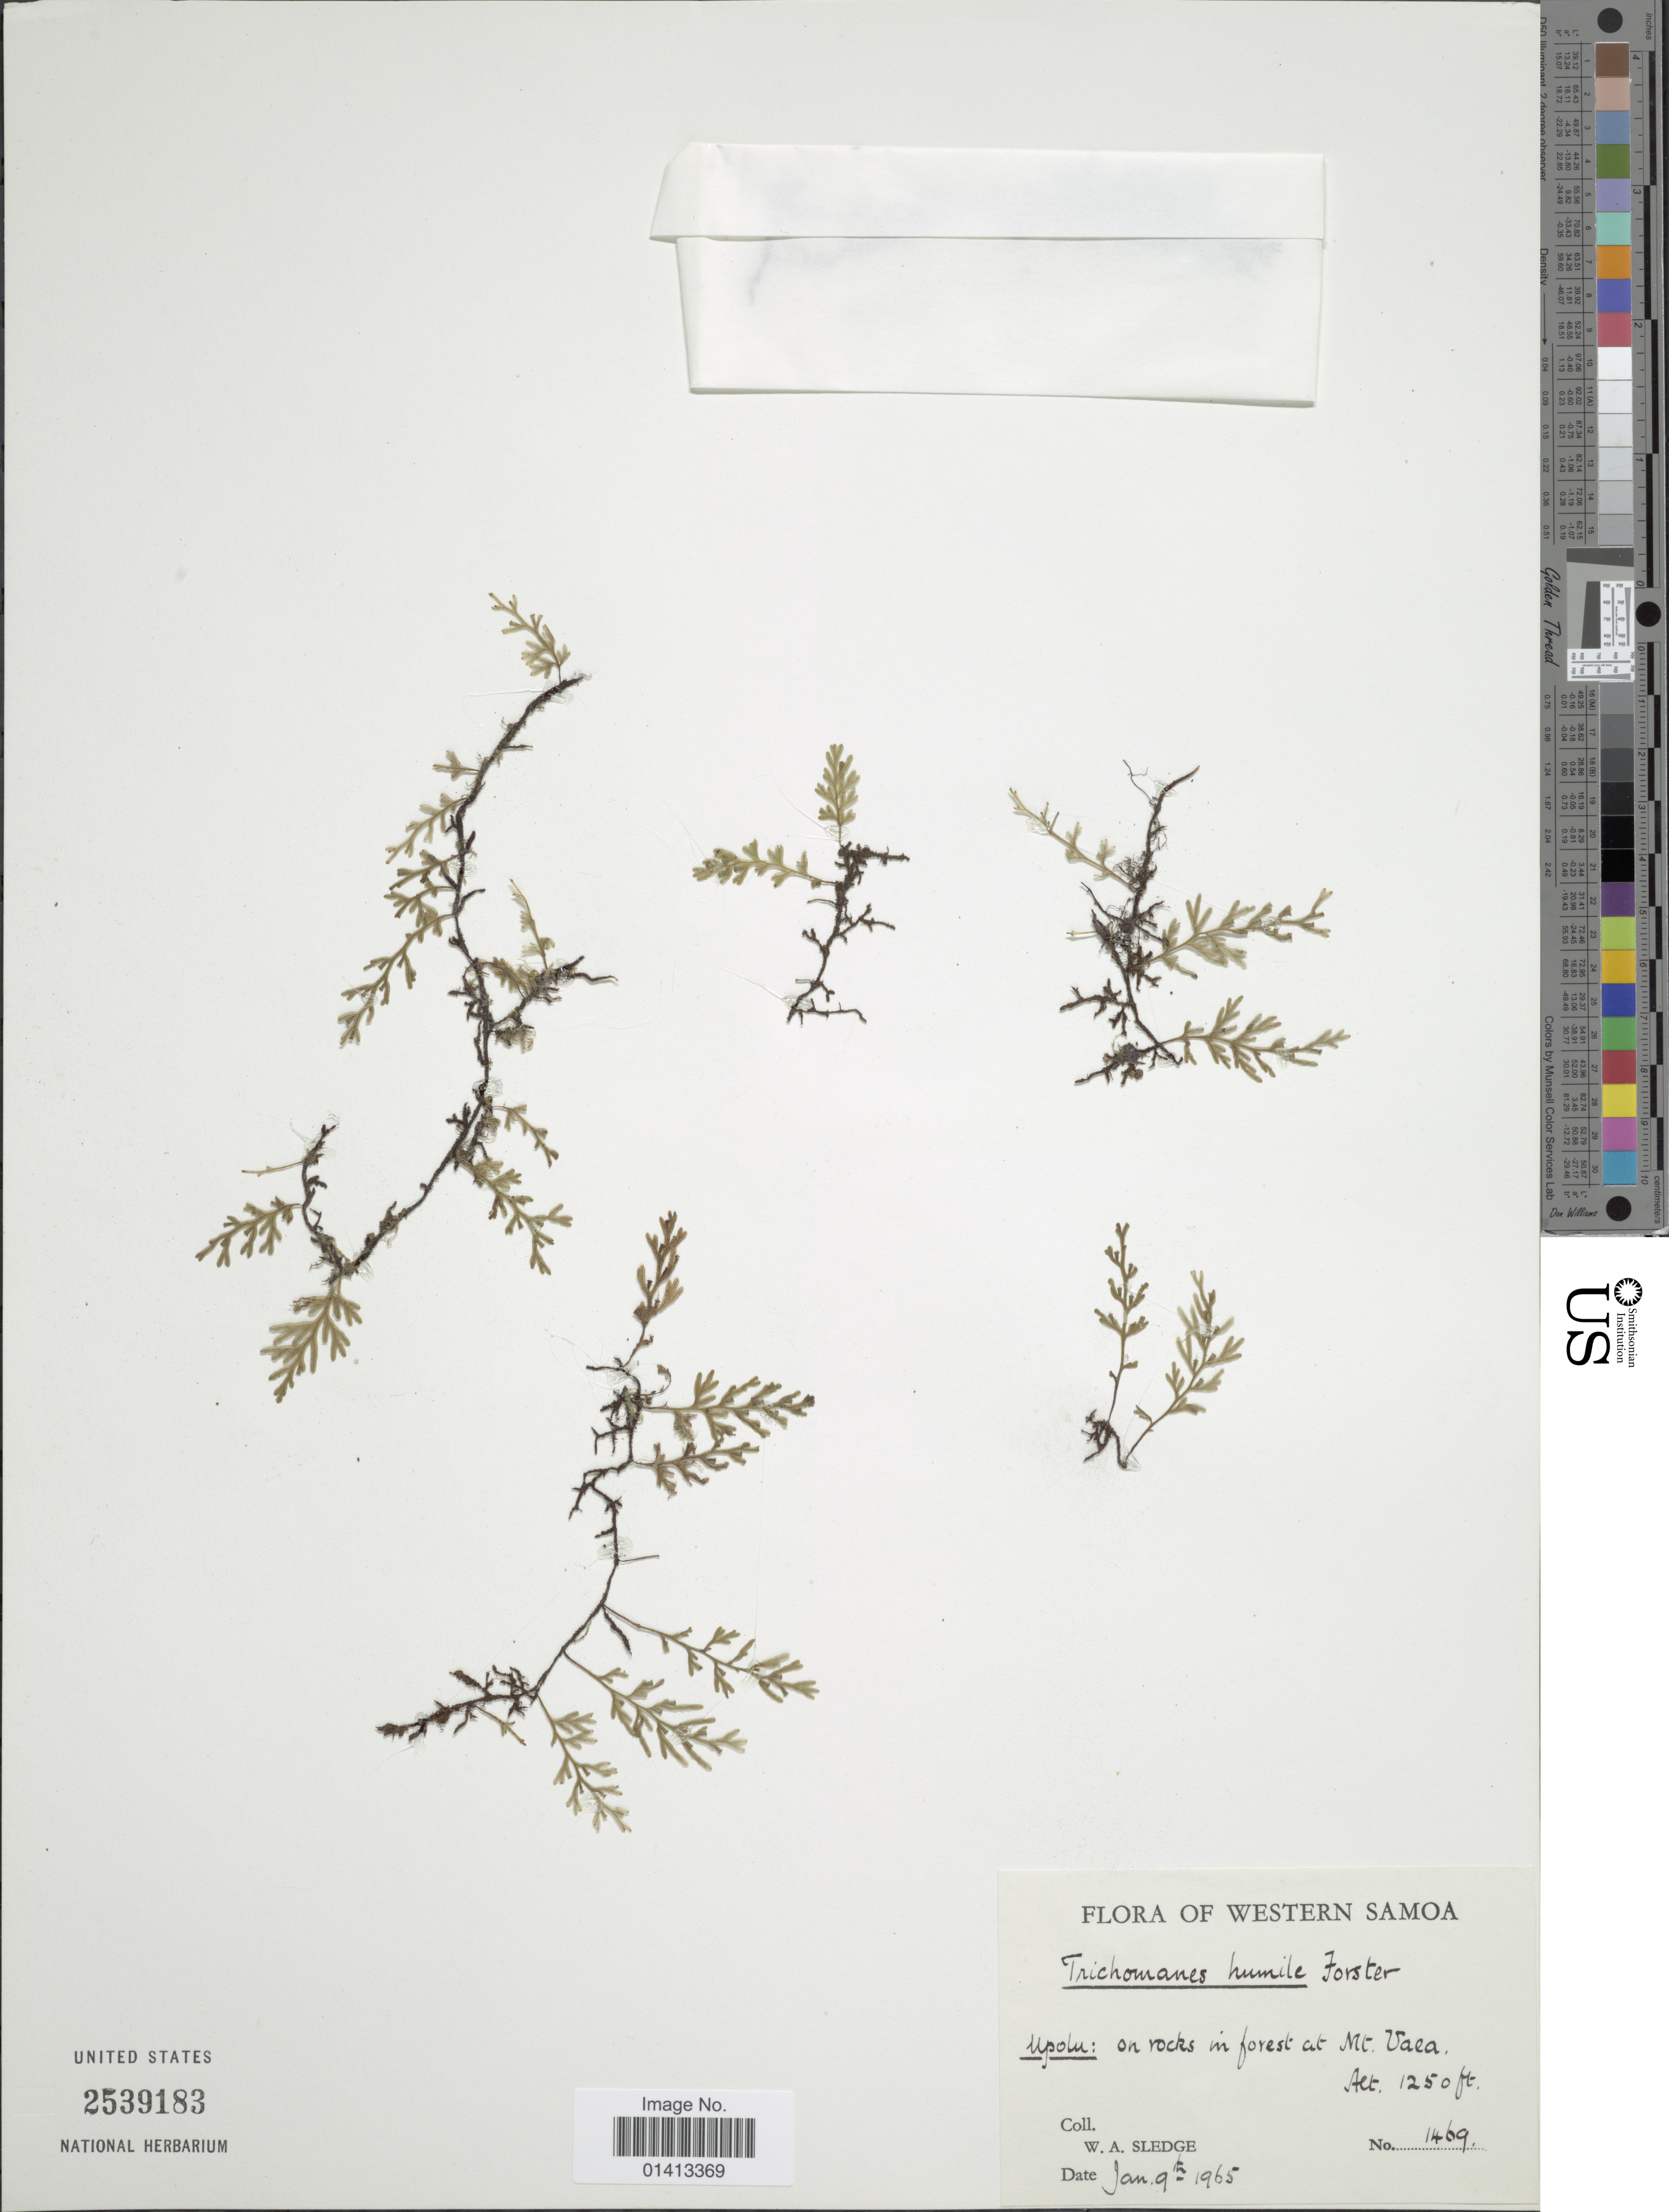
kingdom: Plantae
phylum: Tracheophyta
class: Polypodiopsida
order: Hymenophyllales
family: Hymenophyllaceae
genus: Crepidomanes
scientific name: Crepidomanes humilis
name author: (G. Forst.) Bosch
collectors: W. A. Sledge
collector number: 1469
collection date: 1965-01-09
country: Samoa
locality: Upolu: on rocks in forest at Mt Vala [interpreted]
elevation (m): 381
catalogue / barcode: US 2539183